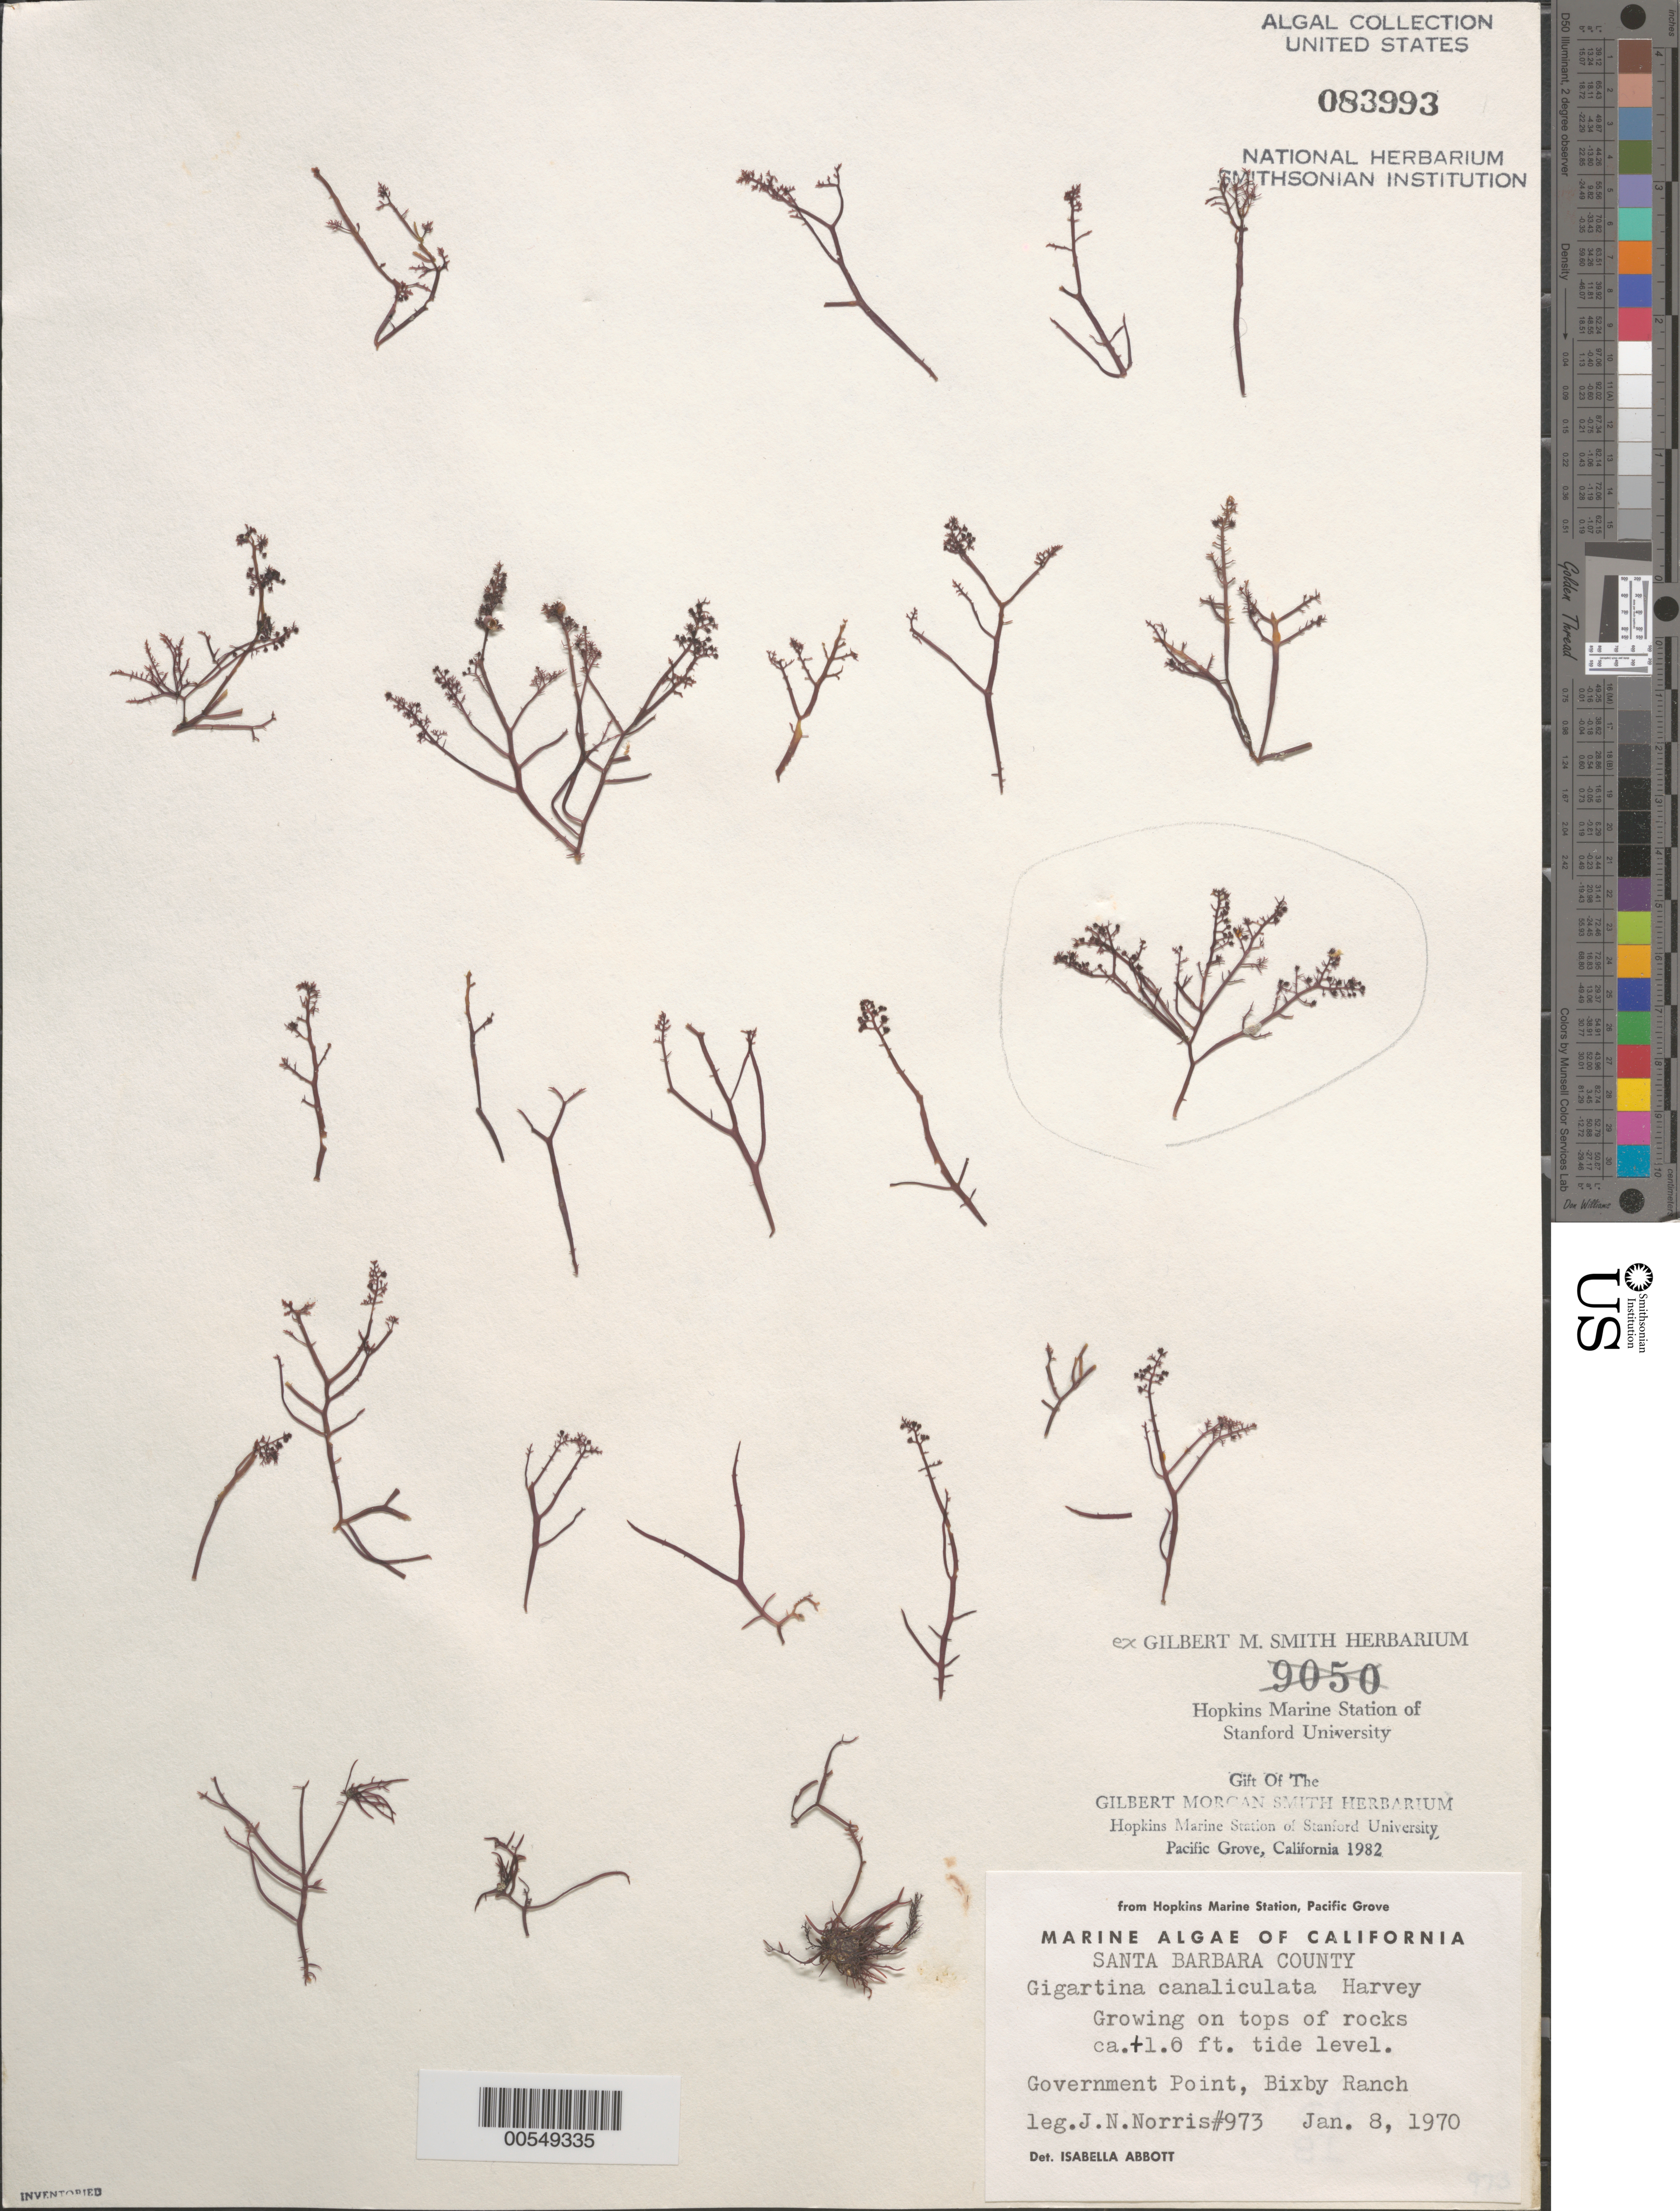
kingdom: Plantae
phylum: Rhodophyta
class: Florideophyceae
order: Gigartinales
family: Gigartinaceae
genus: Chondracanthus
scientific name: Chondracanthus canaliculatus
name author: (Harv.) Guiry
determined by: Algae name updating Project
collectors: J. N. Norris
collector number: JN-973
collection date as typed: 08 Jan 1970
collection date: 1970-01-08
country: United States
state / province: California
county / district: Santa Barbara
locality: Government Point, Bixby Ranch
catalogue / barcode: US 83993